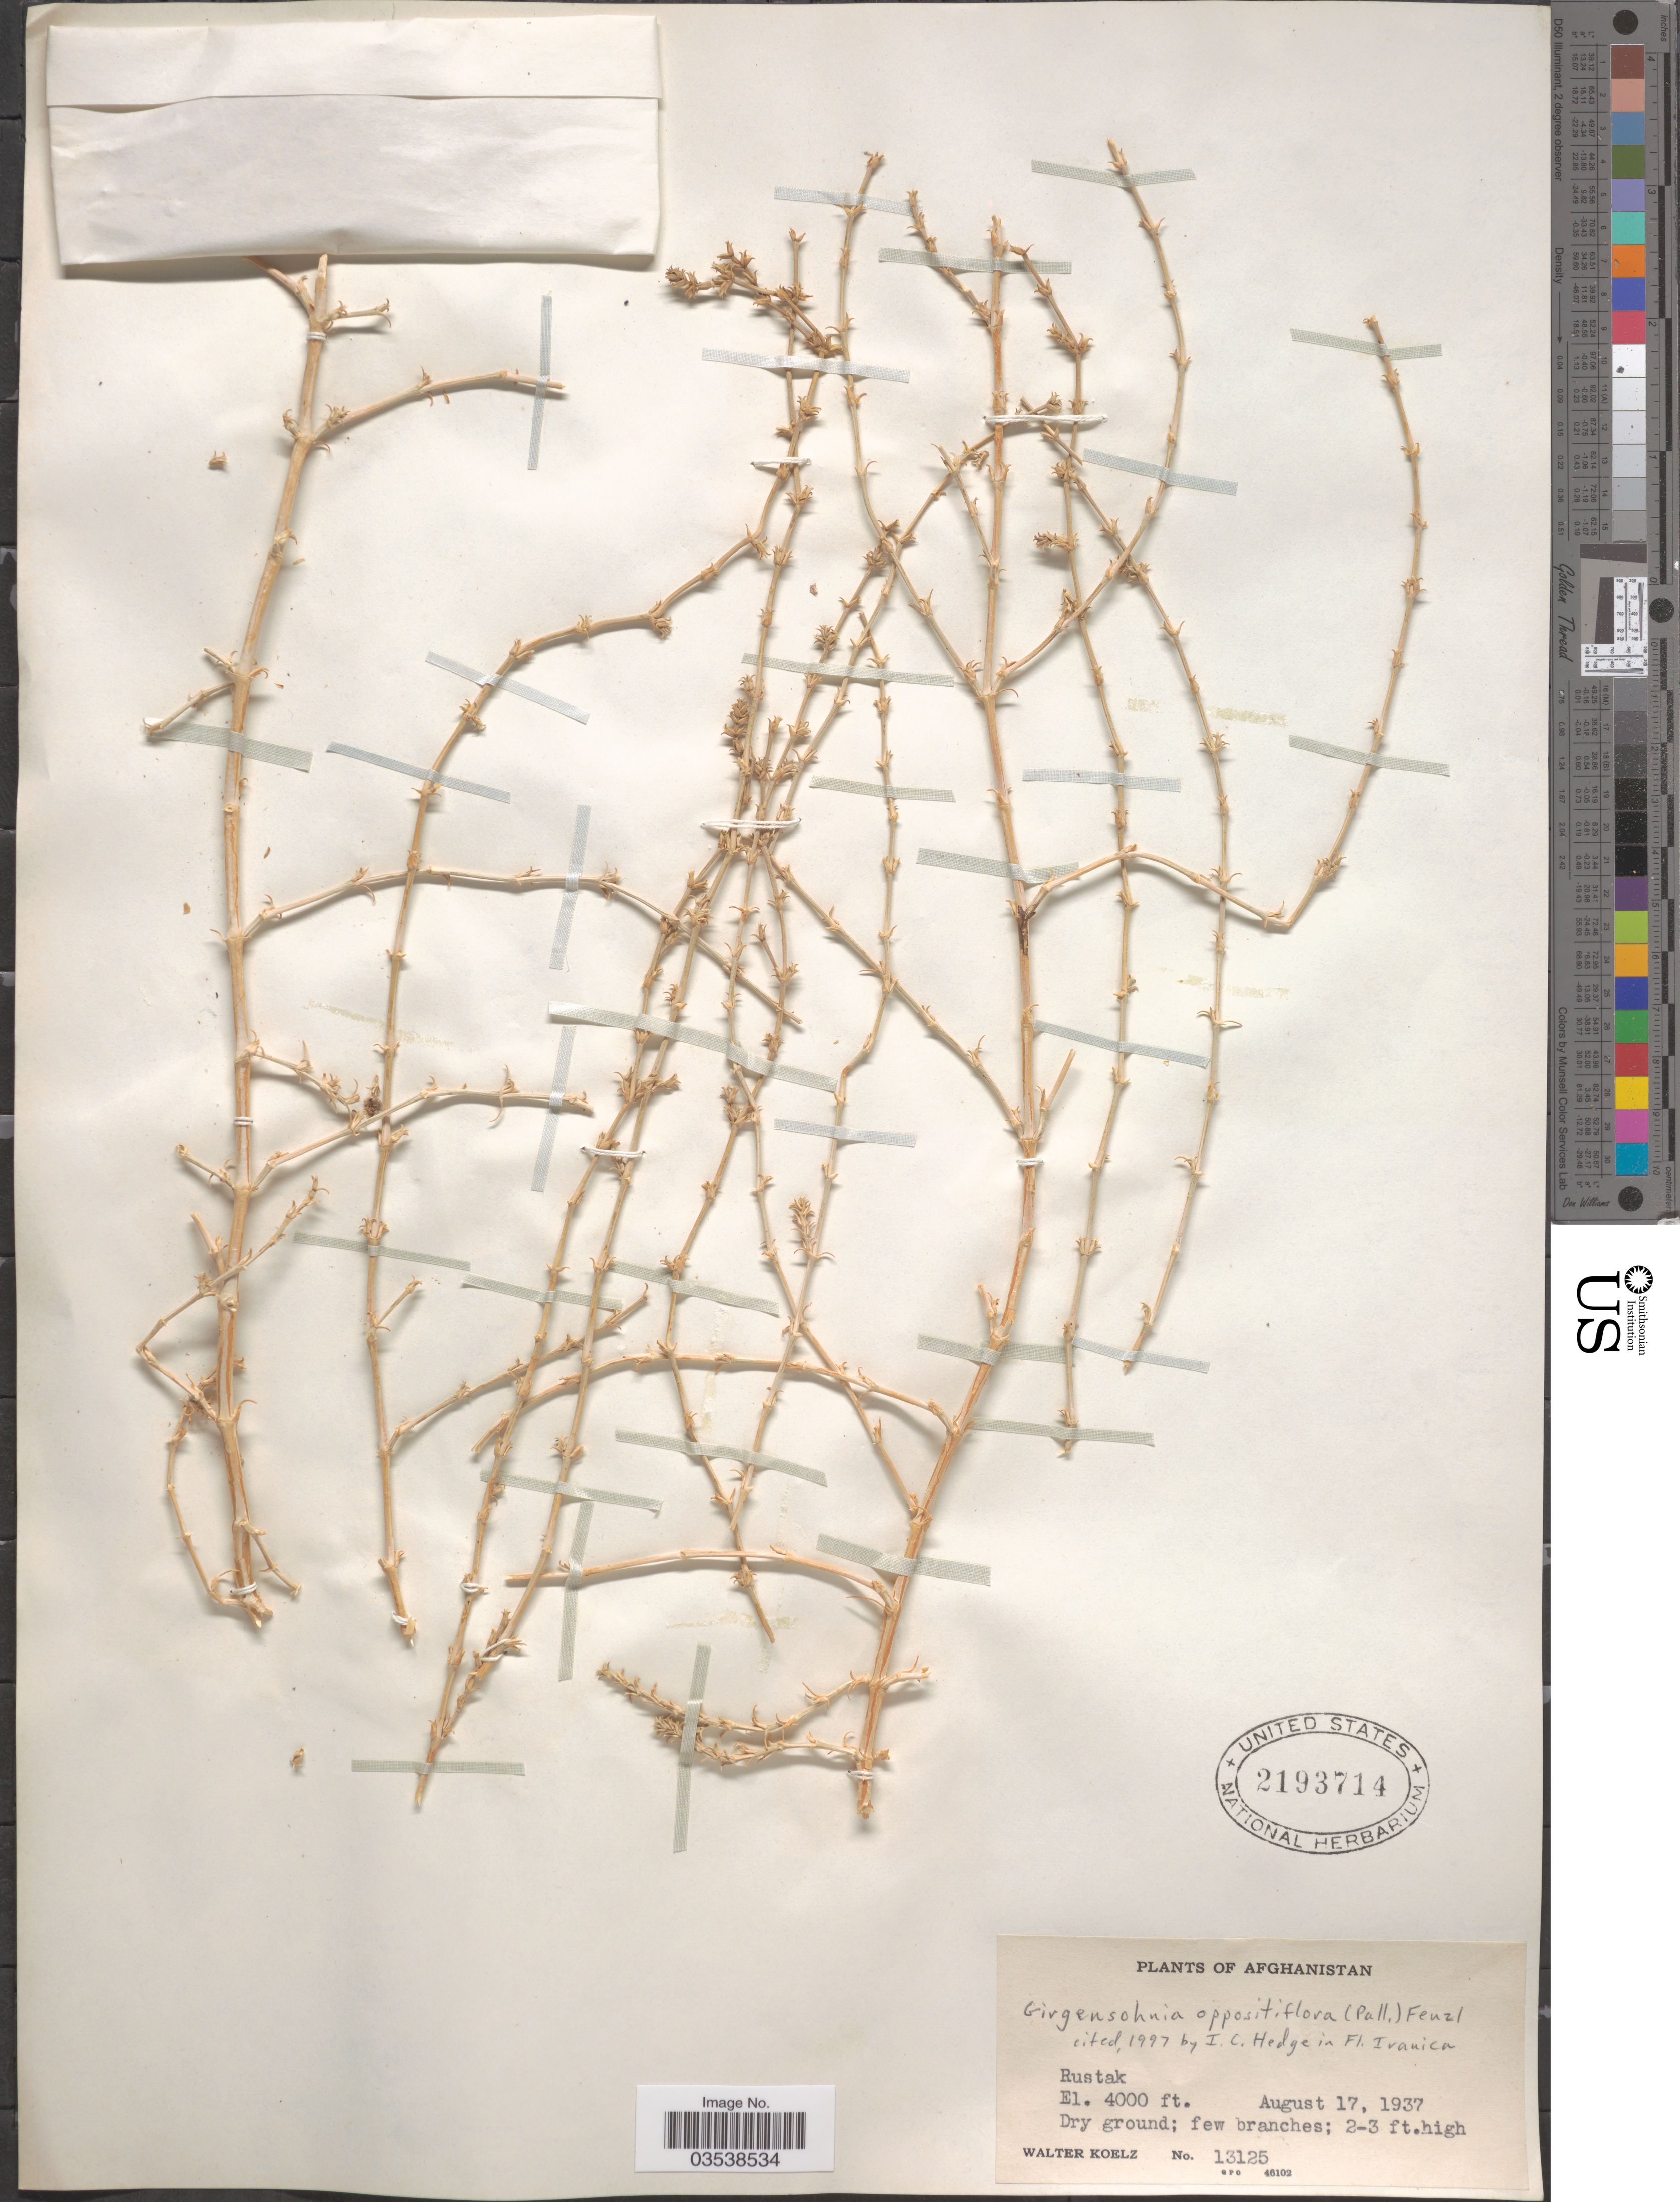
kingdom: Plantae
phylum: Tracheophyta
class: Magnoliopsida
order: Caryophyllales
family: Amaranthaceae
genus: Girgensohnia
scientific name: Girgensohnia oppositiflora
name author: (Pall.) Fenzl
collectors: W. N. Koelz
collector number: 13125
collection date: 1937-08-17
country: Afghanistan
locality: Rustak.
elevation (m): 1219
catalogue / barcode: US 2193714